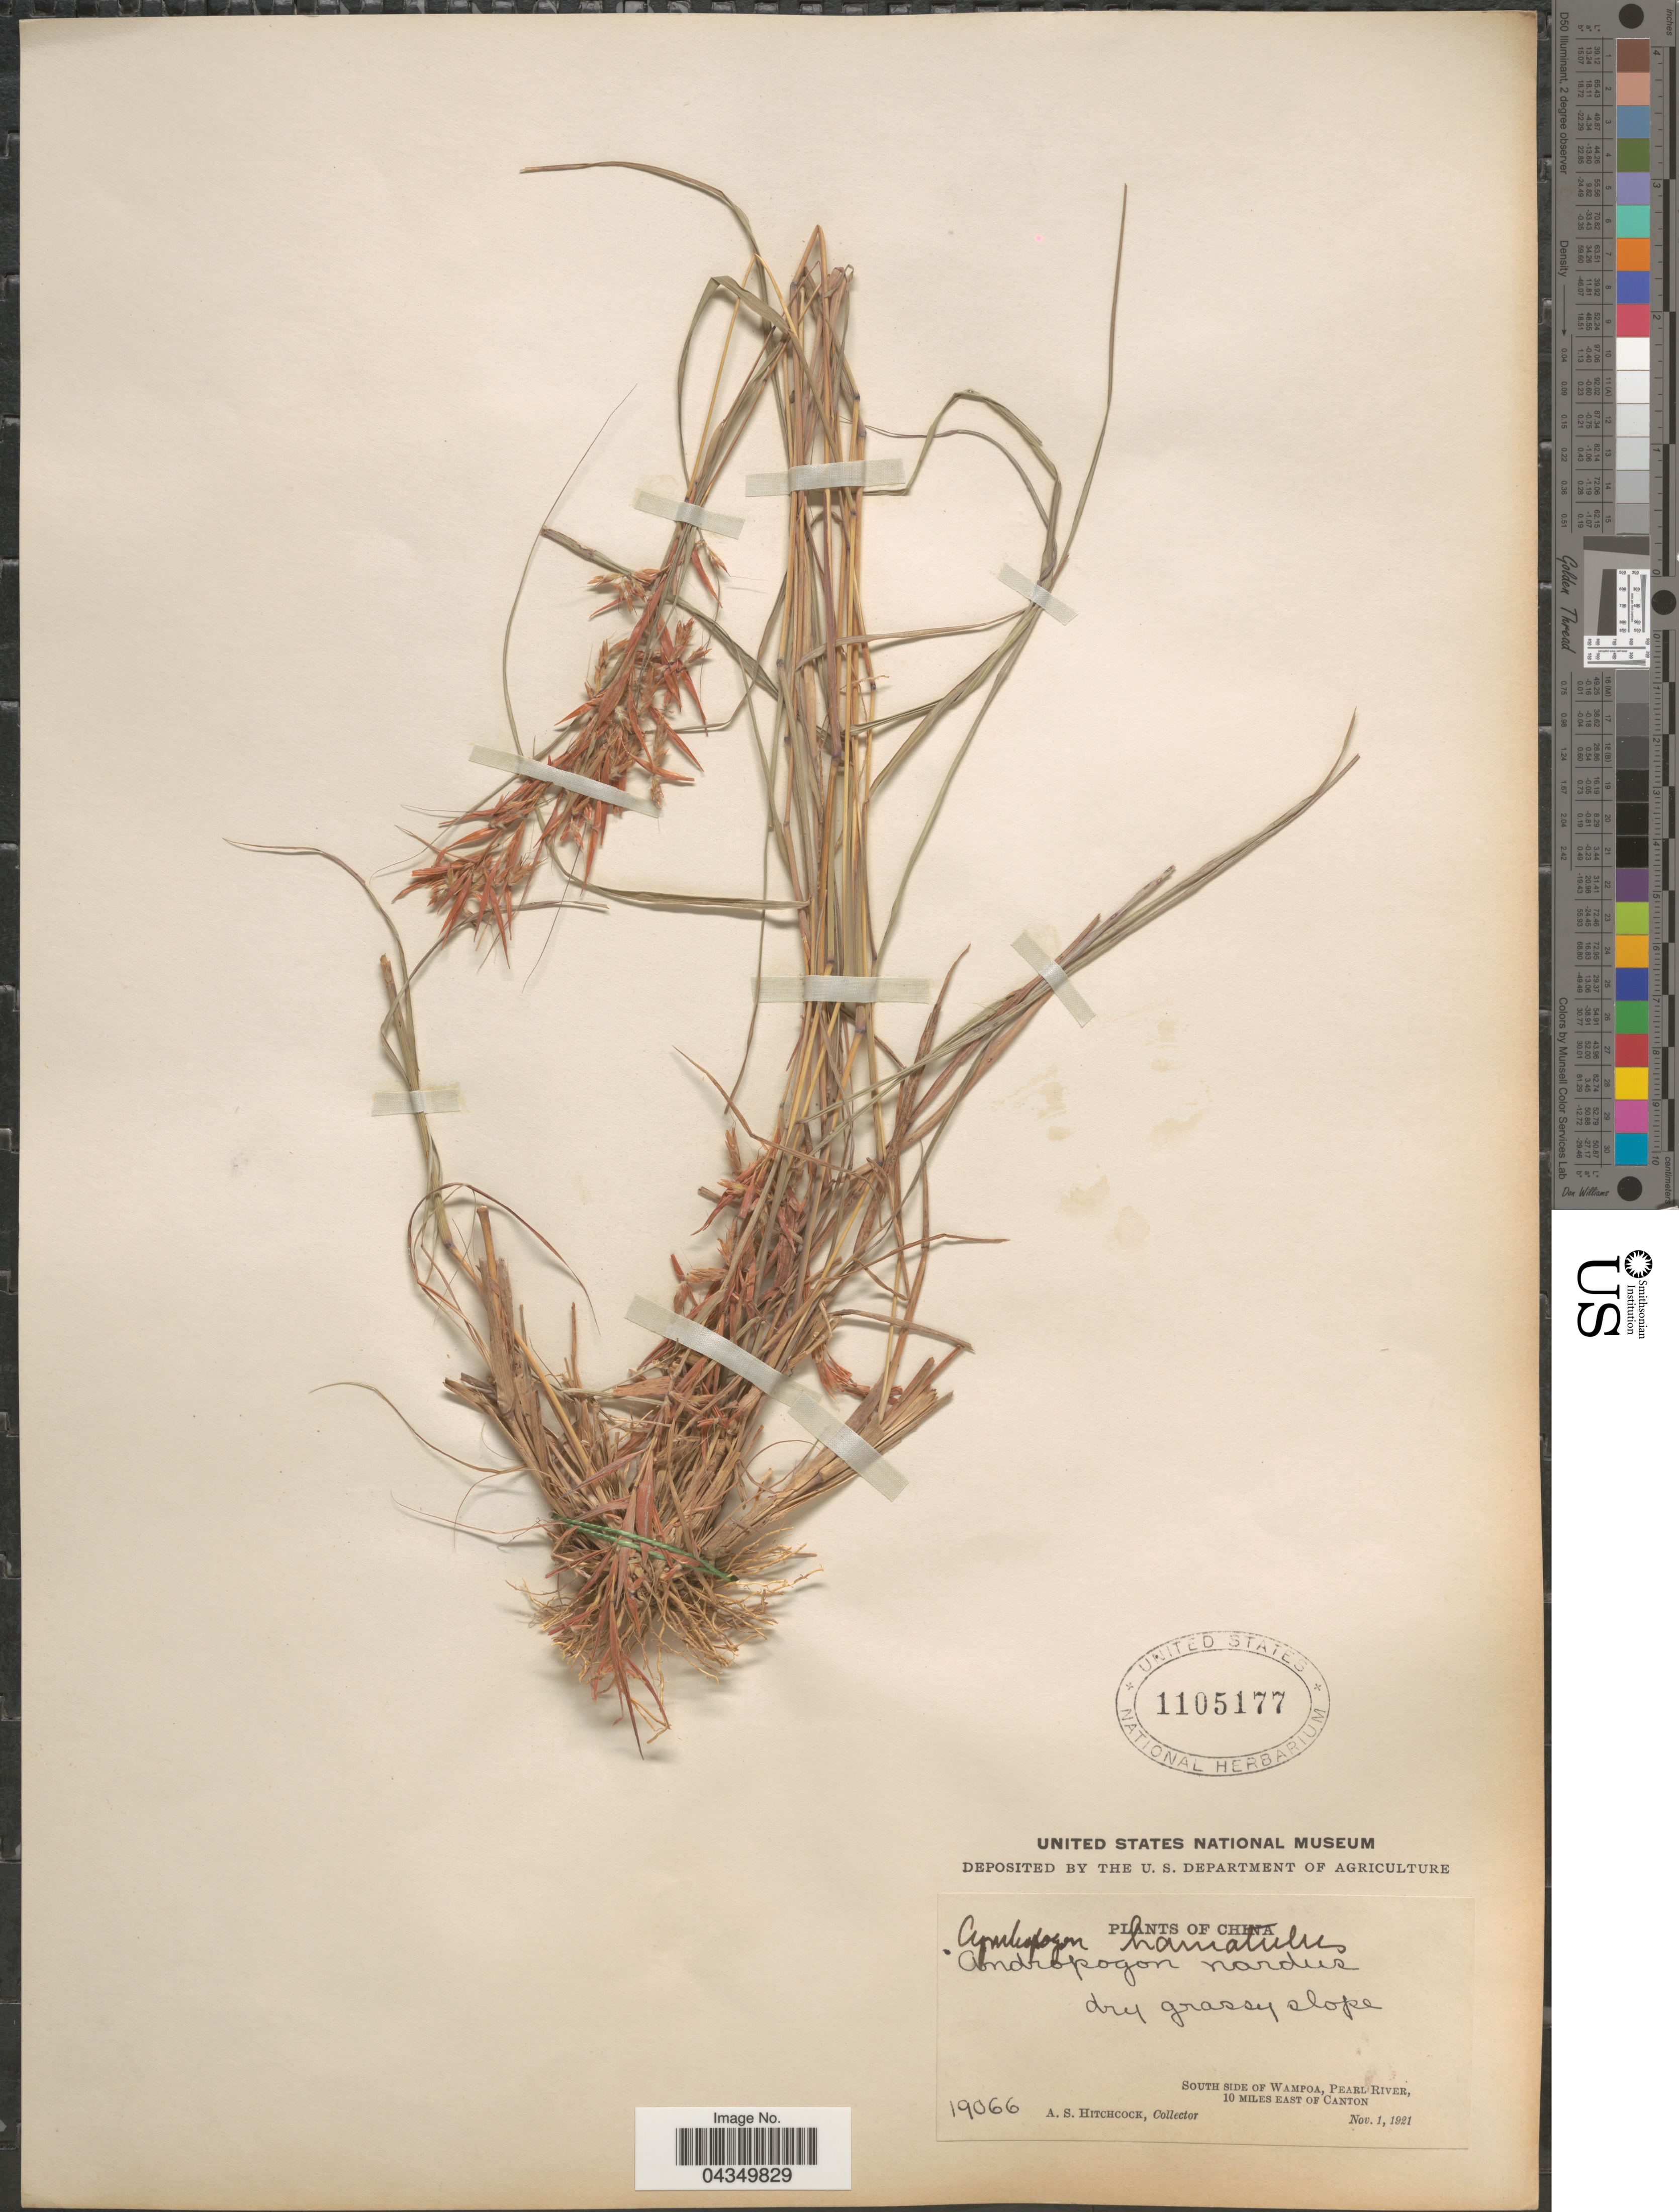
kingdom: Plantae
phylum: Tracheophyta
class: Liliopsida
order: Poales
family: Poaceae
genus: Cymbopogon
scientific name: Cymbopogon caesius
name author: (Nees ex Hook. & Arn.) Stapf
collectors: A. S. Hitchcock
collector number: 19066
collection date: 1921-11-01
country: China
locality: South side of Wampoa, Pearl River, 10 miles east of Canton.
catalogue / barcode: US 1105177